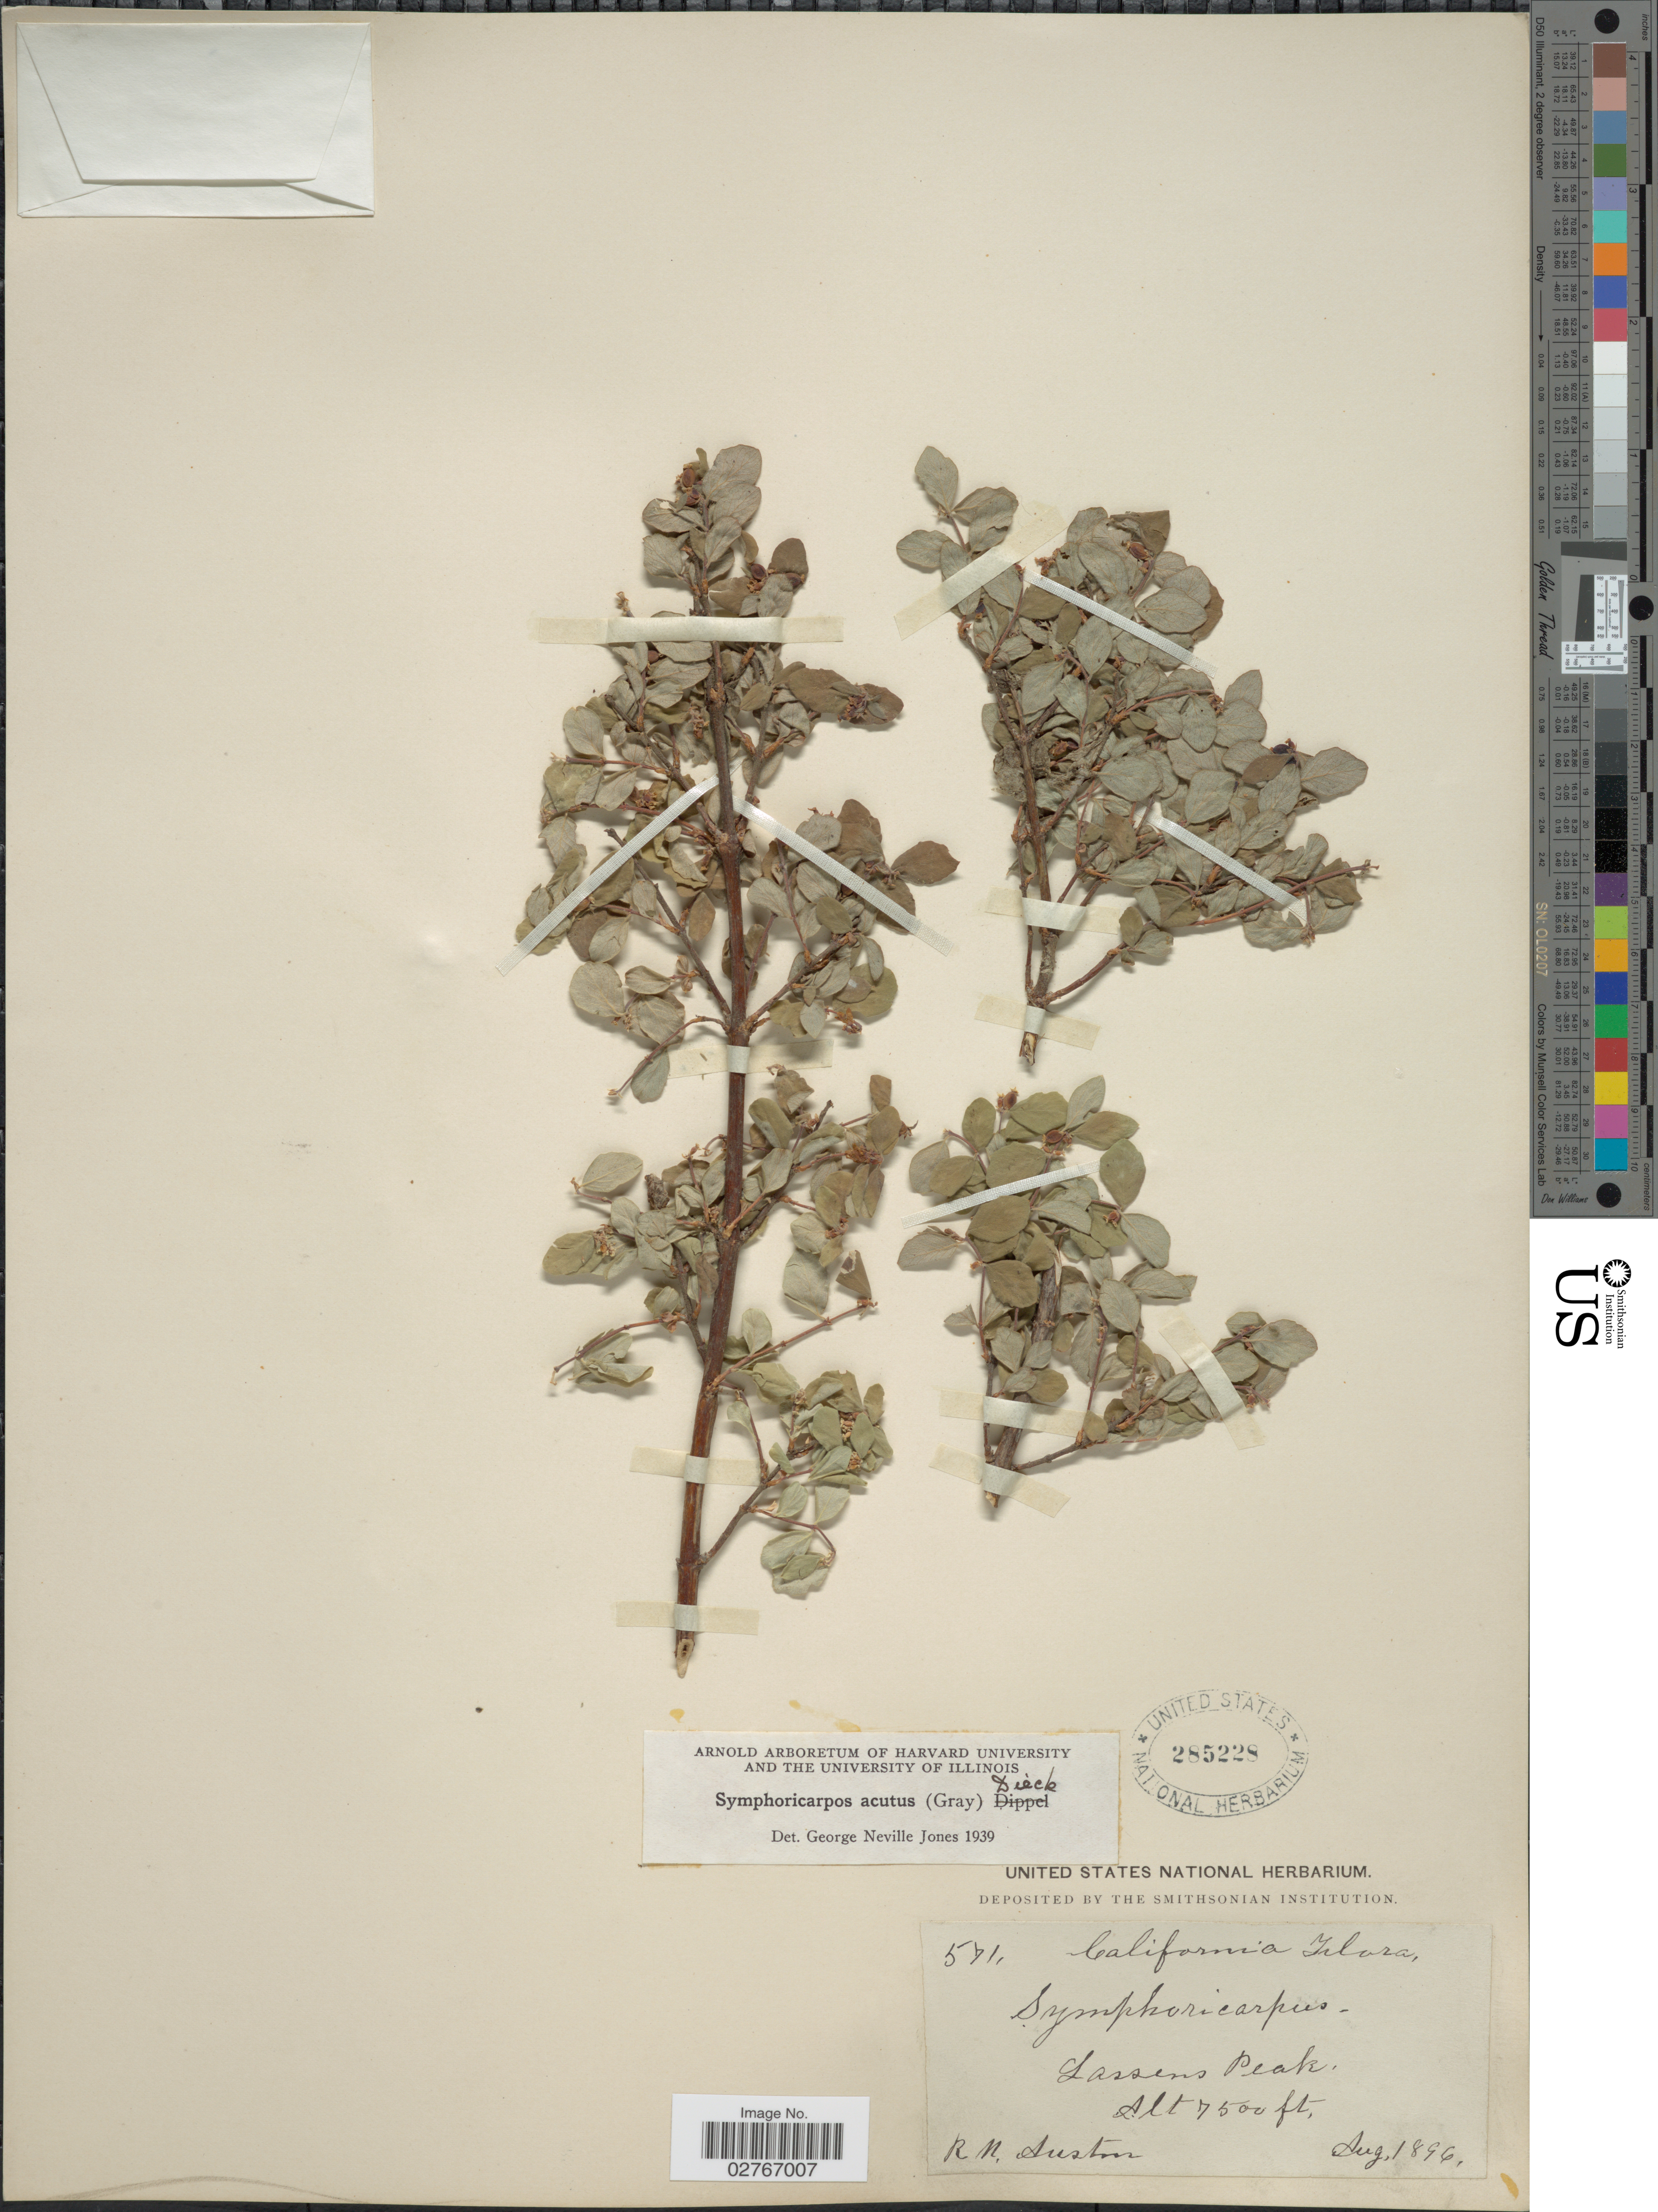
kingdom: Plantae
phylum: Tracheophyta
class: Magnoliopsida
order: Dipsacales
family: Caprifoliaceae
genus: Symphoricarpos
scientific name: Symphoricarpos acutus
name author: (A. Gray) Dieck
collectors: R. Austin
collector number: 571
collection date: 1896-08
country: United States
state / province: California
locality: Larsens Peak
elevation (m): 2286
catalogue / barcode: US 285228